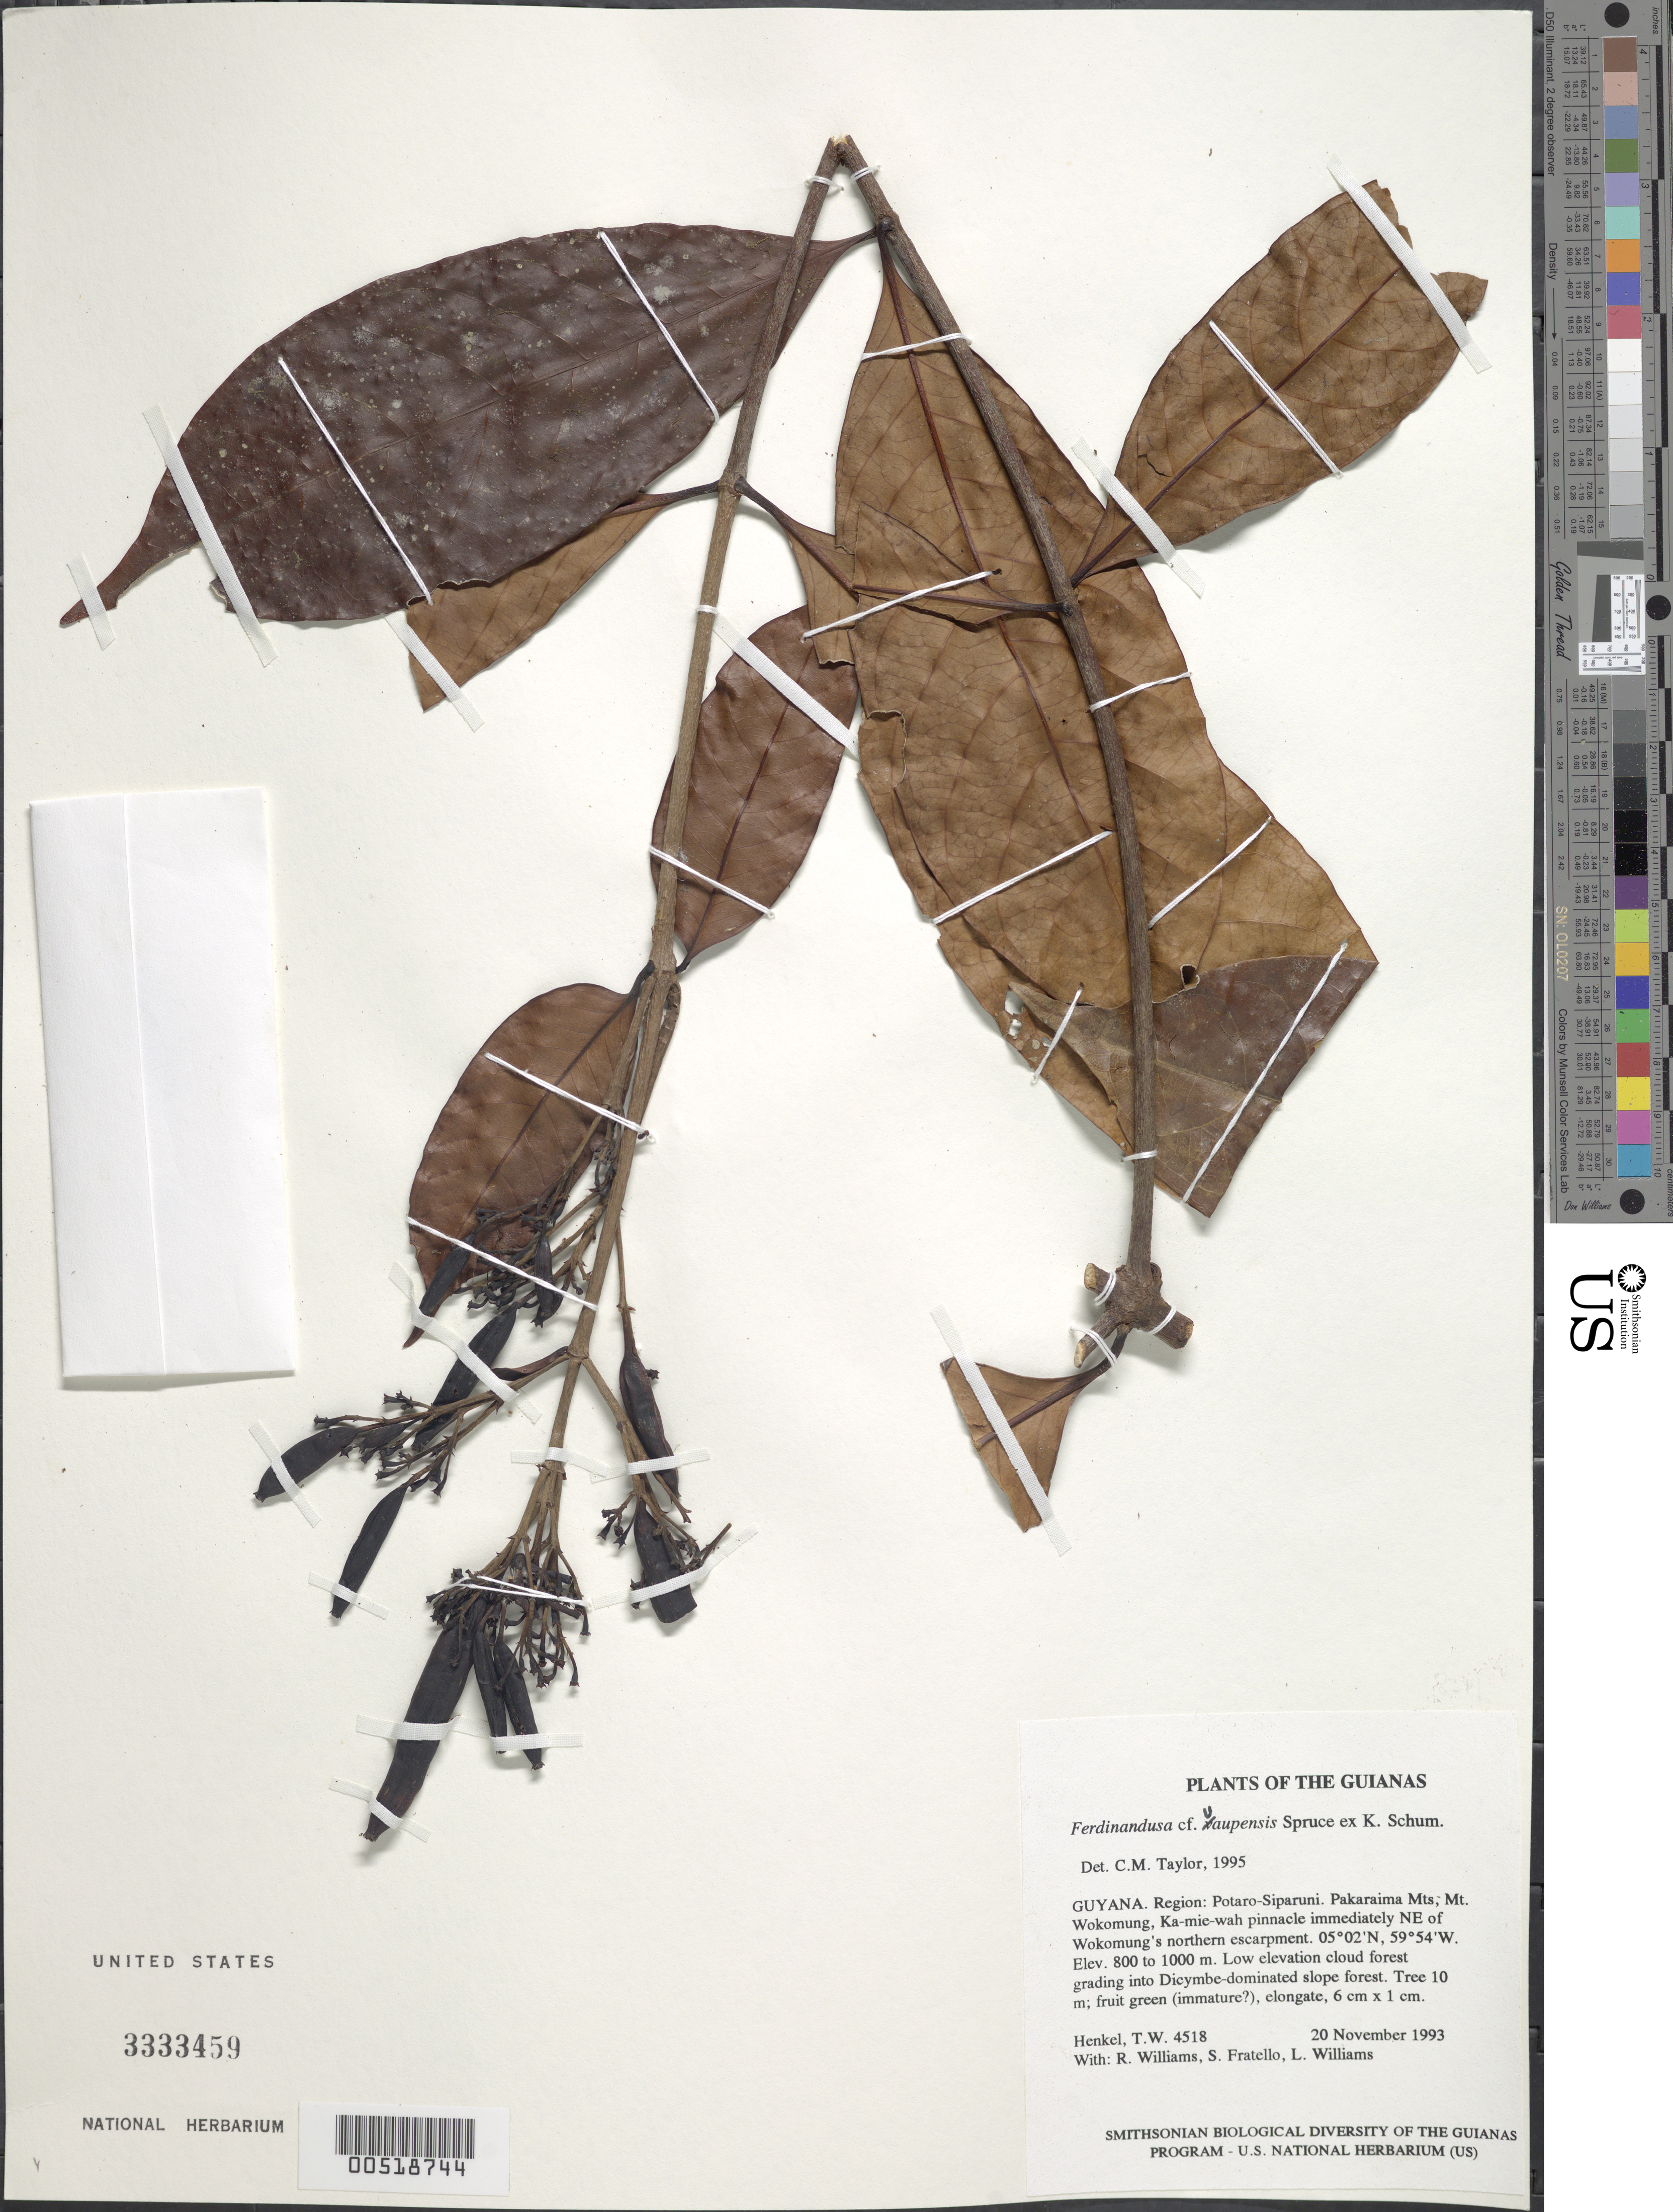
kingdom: Plantae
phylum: Tracheophyta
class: Magnoliopsida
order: Gentianales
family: Rubiaceae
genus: Ferdinandusa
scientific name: Ferdinandusa uaupensis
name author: Spruce ex K. Schum.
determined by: Taylor, Charlotte M.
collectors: T. Henkel, R. Williams, S. Fratello & L. Williams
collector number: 4518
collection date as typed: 20 November 1993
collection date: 1993-11-20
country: Guyana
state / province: Potaro-Siparuni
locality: Pakaraima Mts, Mt. Wokomung, Ka-mie-wah pinnacle immediately NE of Wokomung's northern escarpment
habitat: Low elevation cloud forest grading into Dicymbe-dominated slope forest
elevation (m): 800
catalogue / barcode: US 3333459